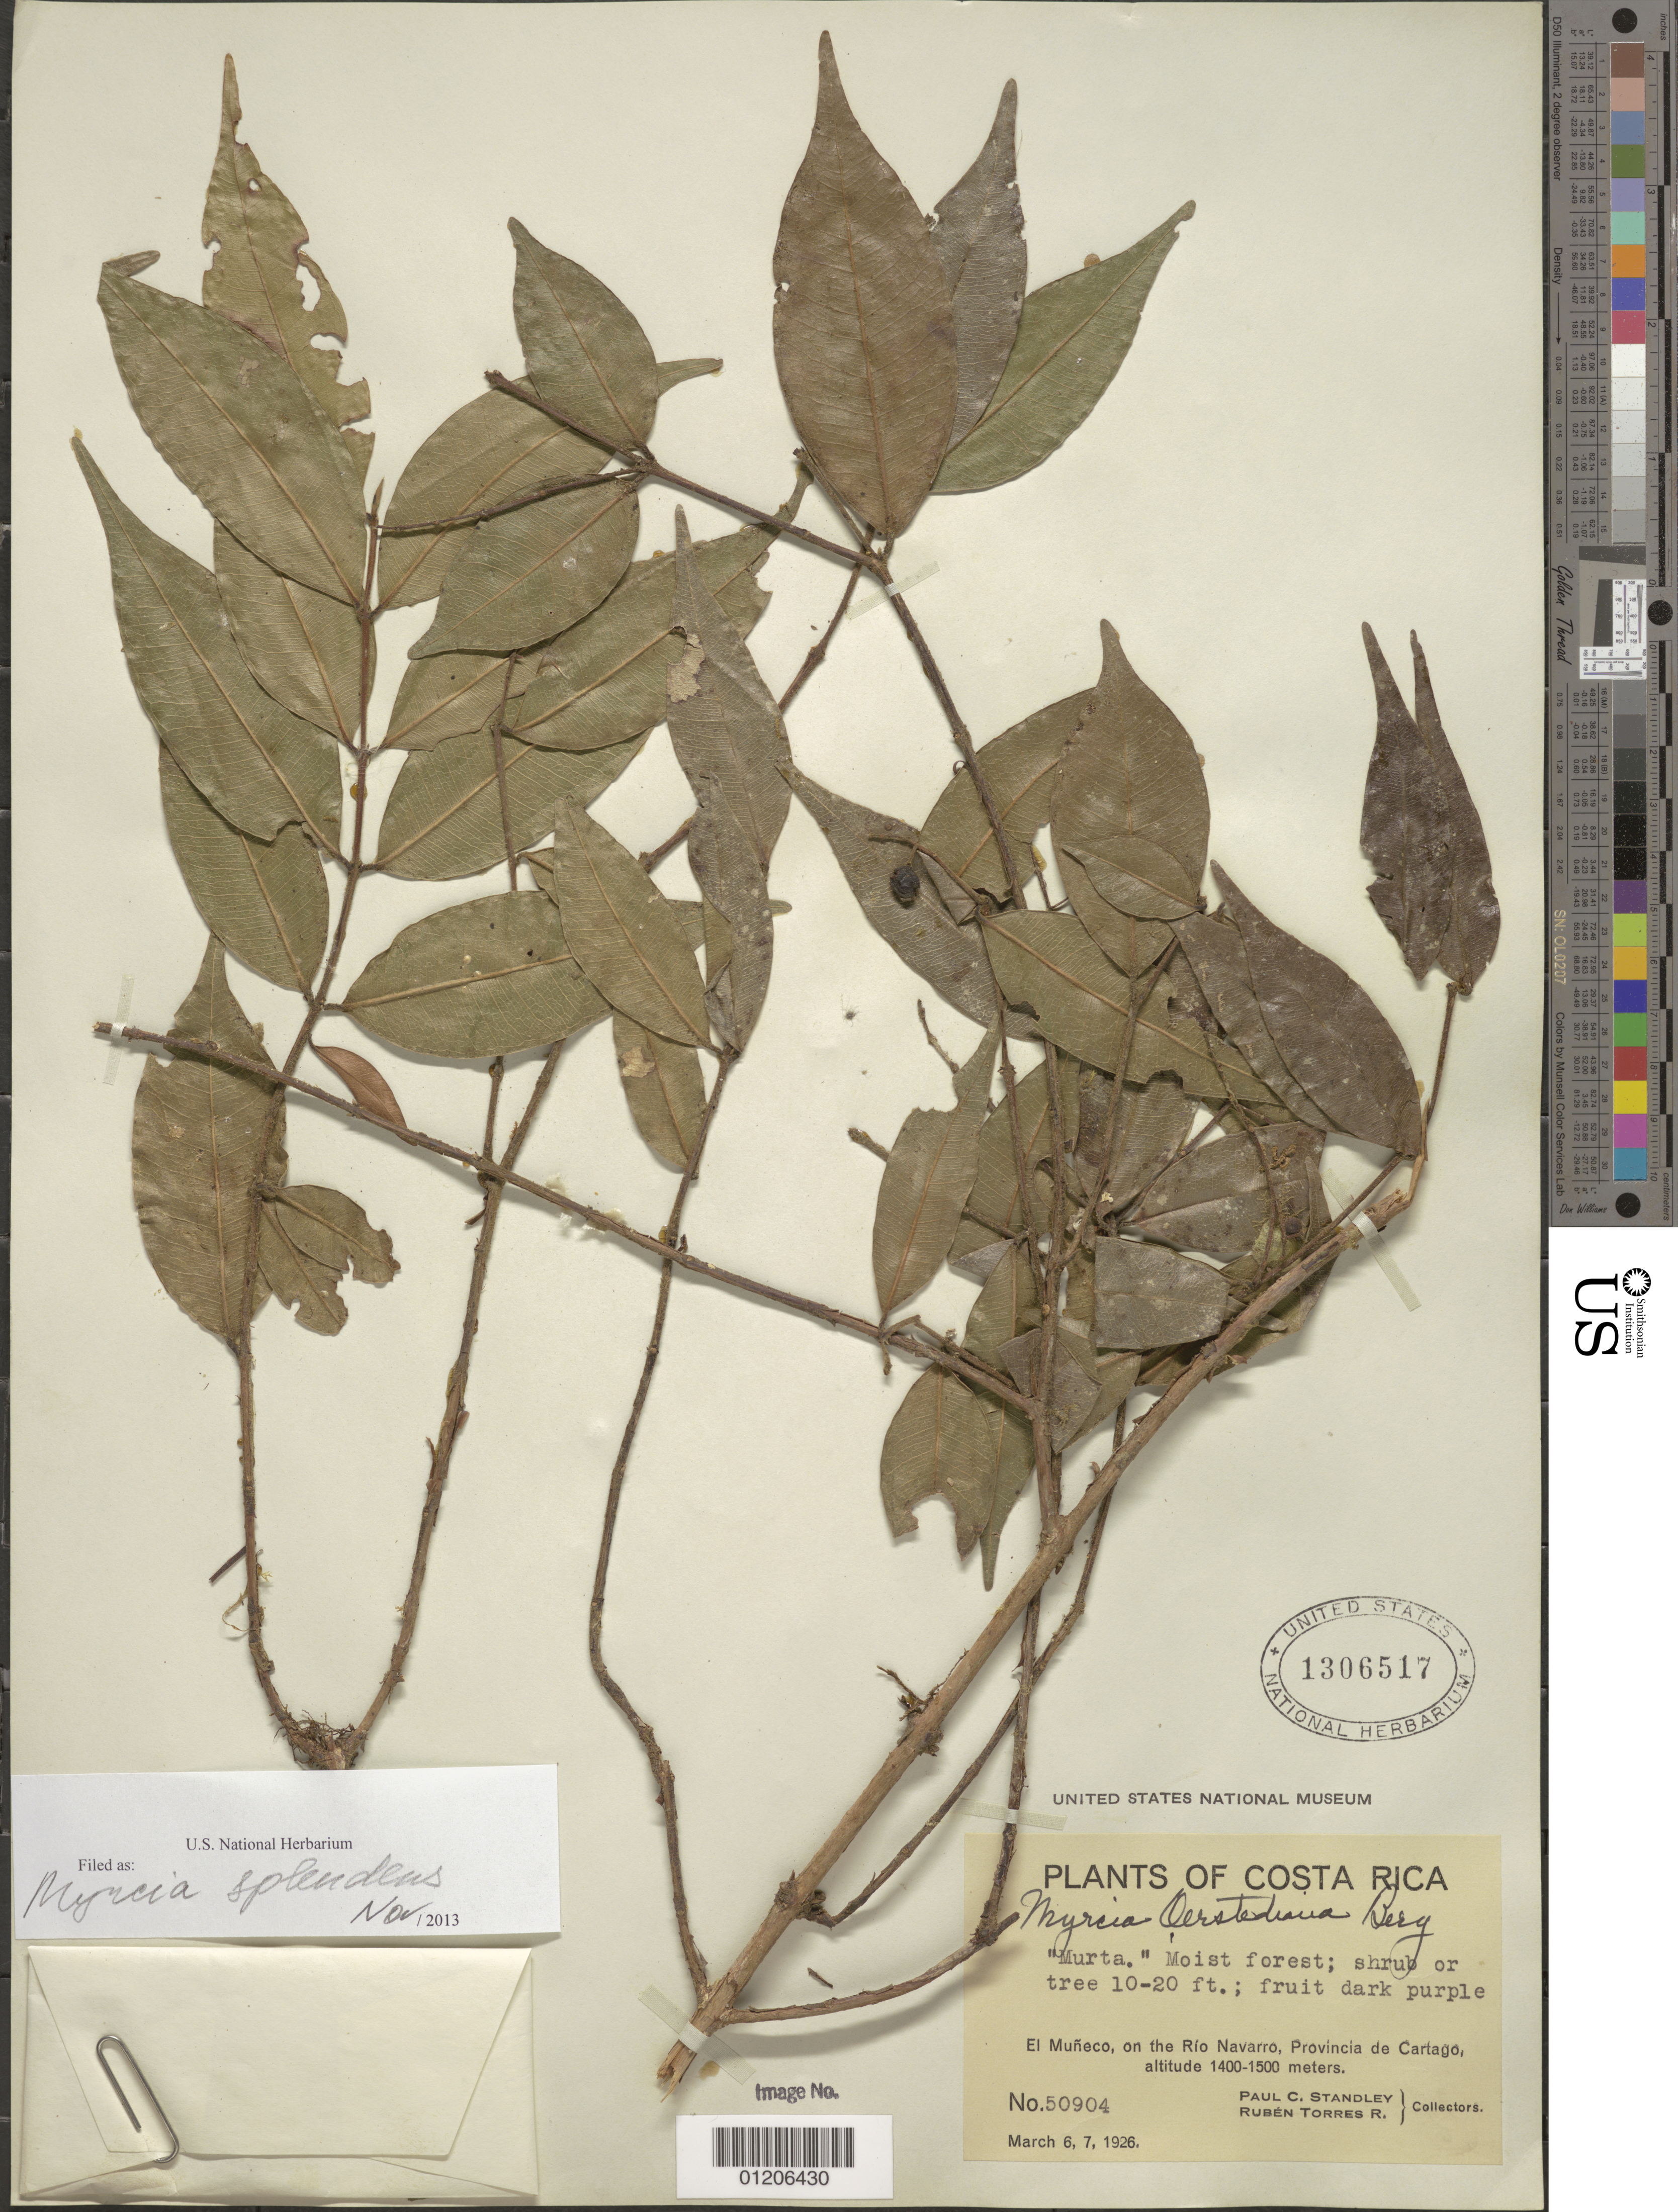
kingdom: Plantae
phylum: Tracheophyta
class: Magnoliopsida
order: Myrtales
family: Myrtaceae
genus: Myrcia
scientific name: Myrcia splendens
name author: (Sw.) DC.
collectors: P. C. Standley & R. Torres Rojas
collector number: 50904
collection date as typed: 06 Mar 1926 and 07 Mar 1926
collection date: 1926-03-06,1926-03-07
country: Costa Rica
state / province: Cartago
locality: El Muneco, on Rio Navarro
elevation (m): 1400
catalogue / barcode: US 1306517